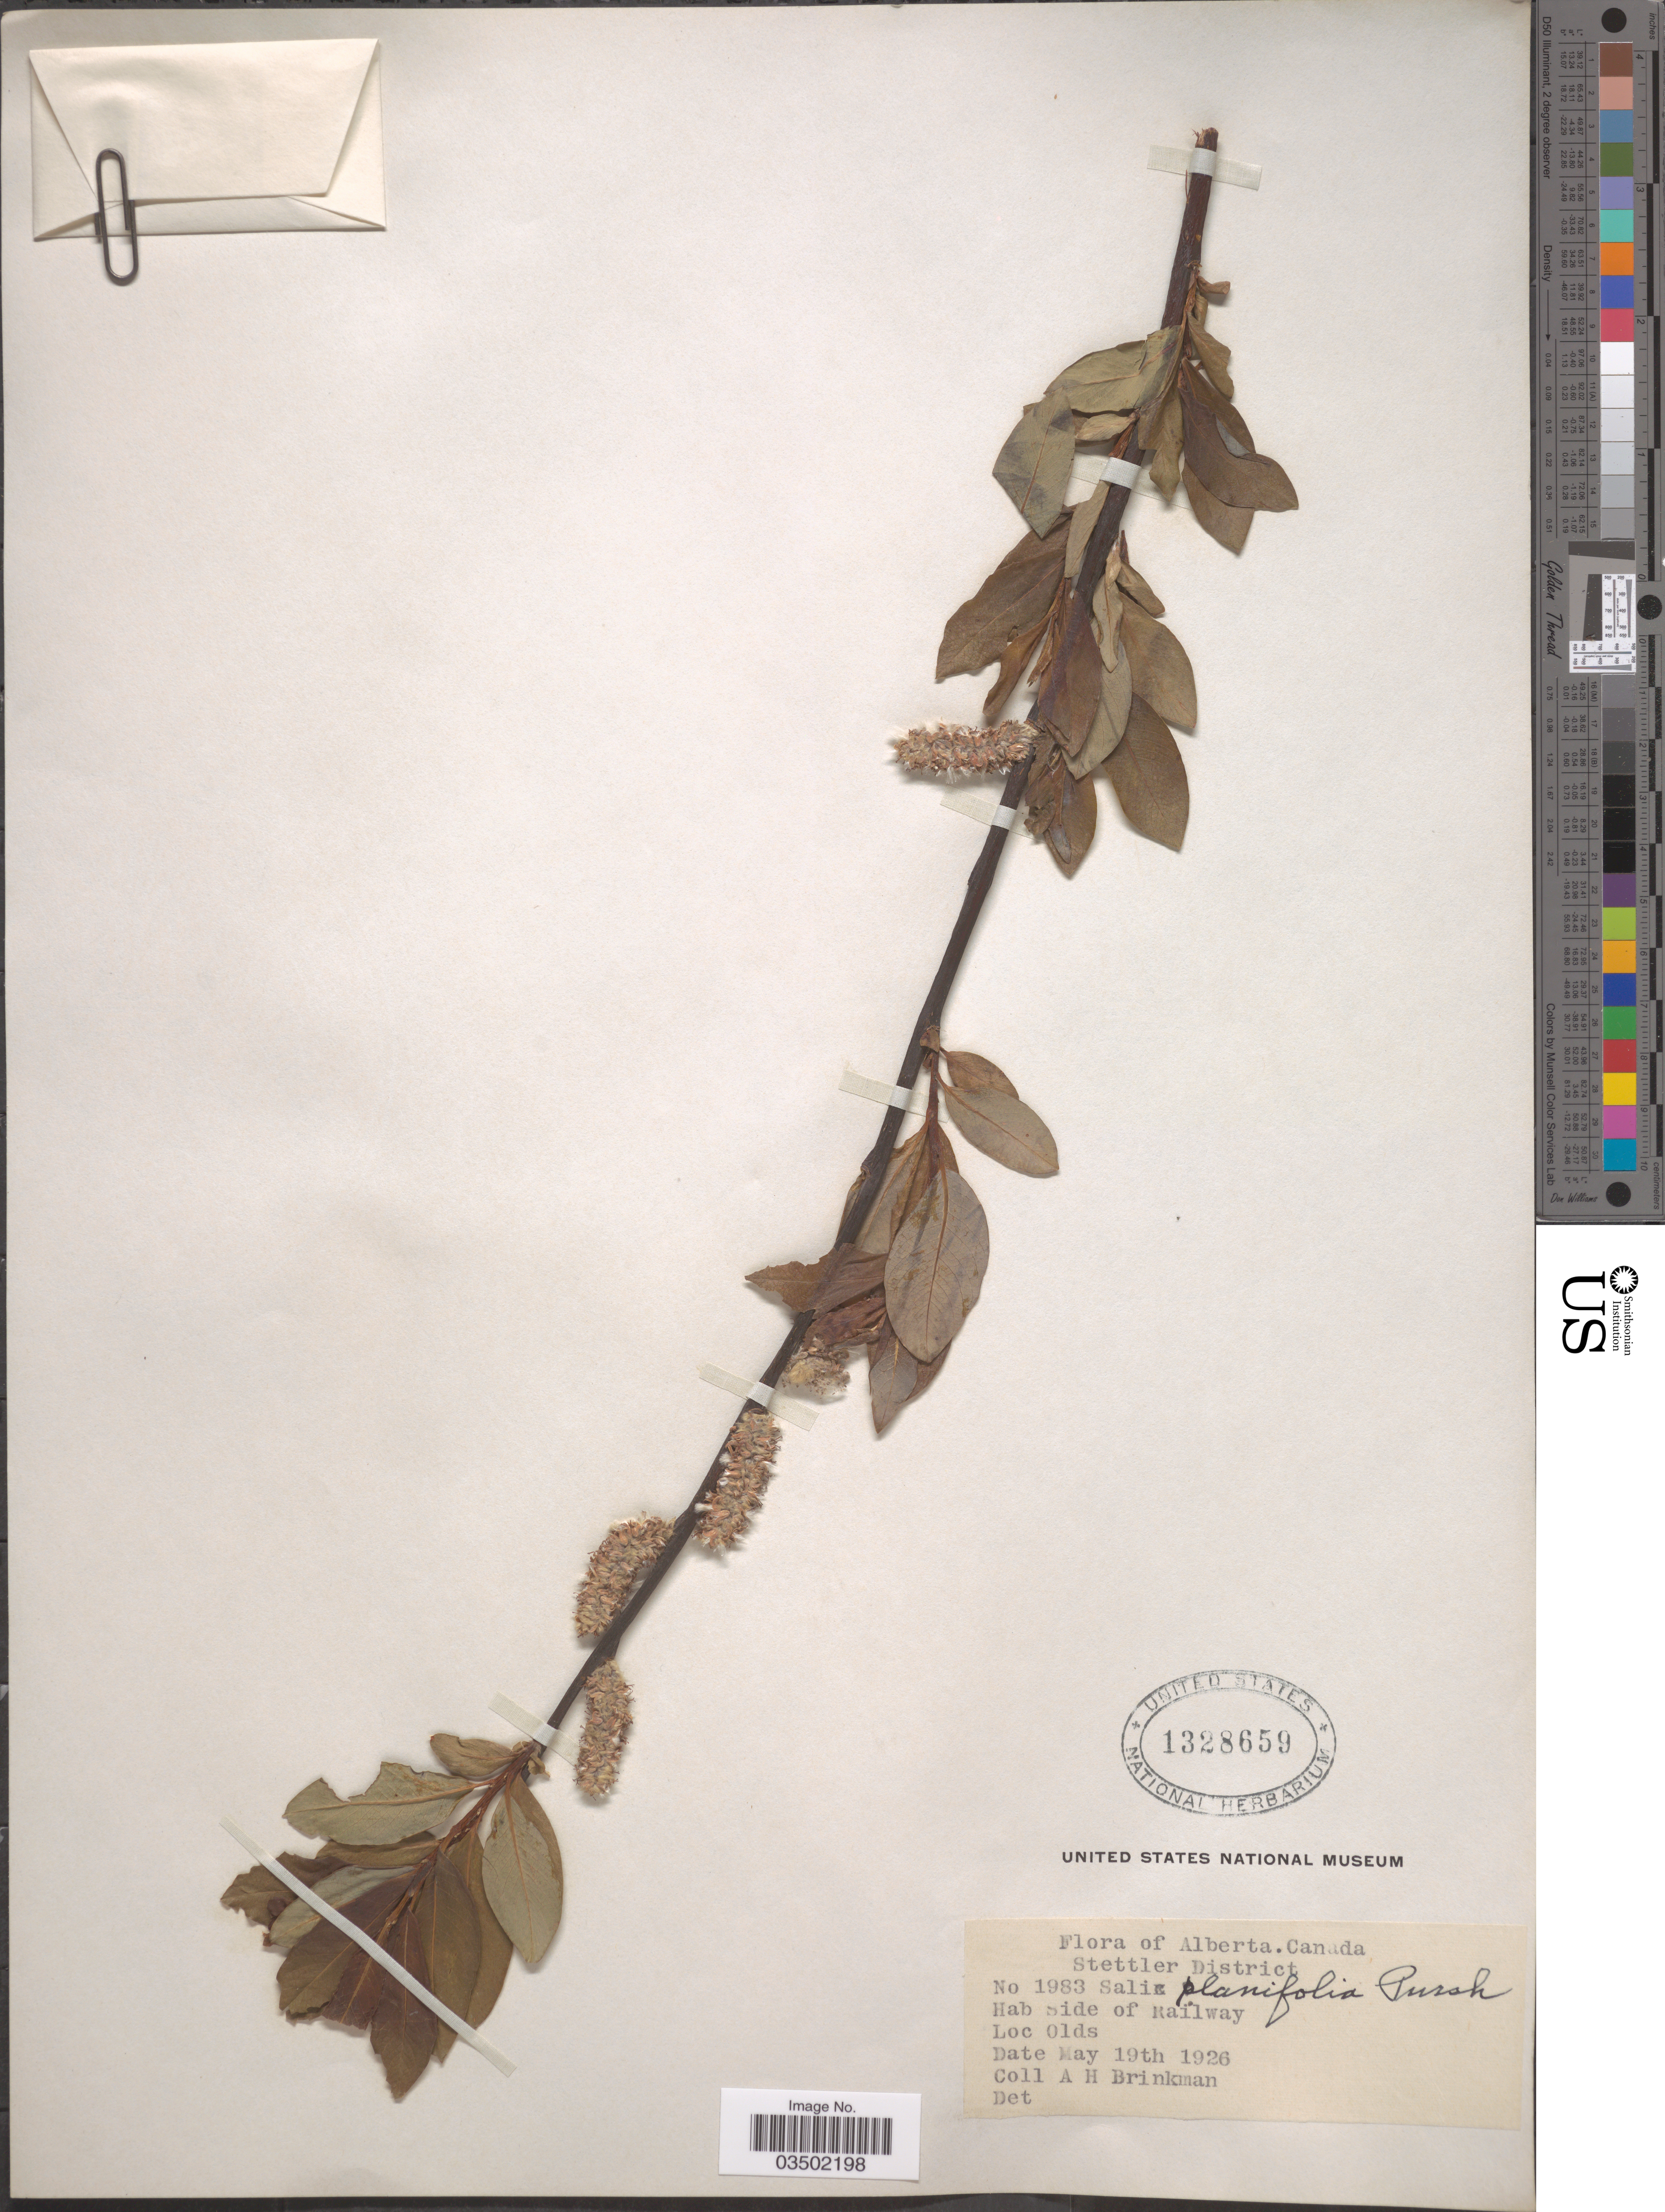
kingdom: Plantae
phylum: Tracheophyta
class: Magnoliopsida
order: Malpighiales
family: Salicaceae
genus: Salix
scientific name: Salix planifolia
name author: Pursh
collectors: A. Brinkman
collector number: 1983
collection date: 1923-05-19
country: Canada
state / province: Alberta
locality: Stettler District. Side of Railway. Olds.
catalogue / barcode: US 1328659